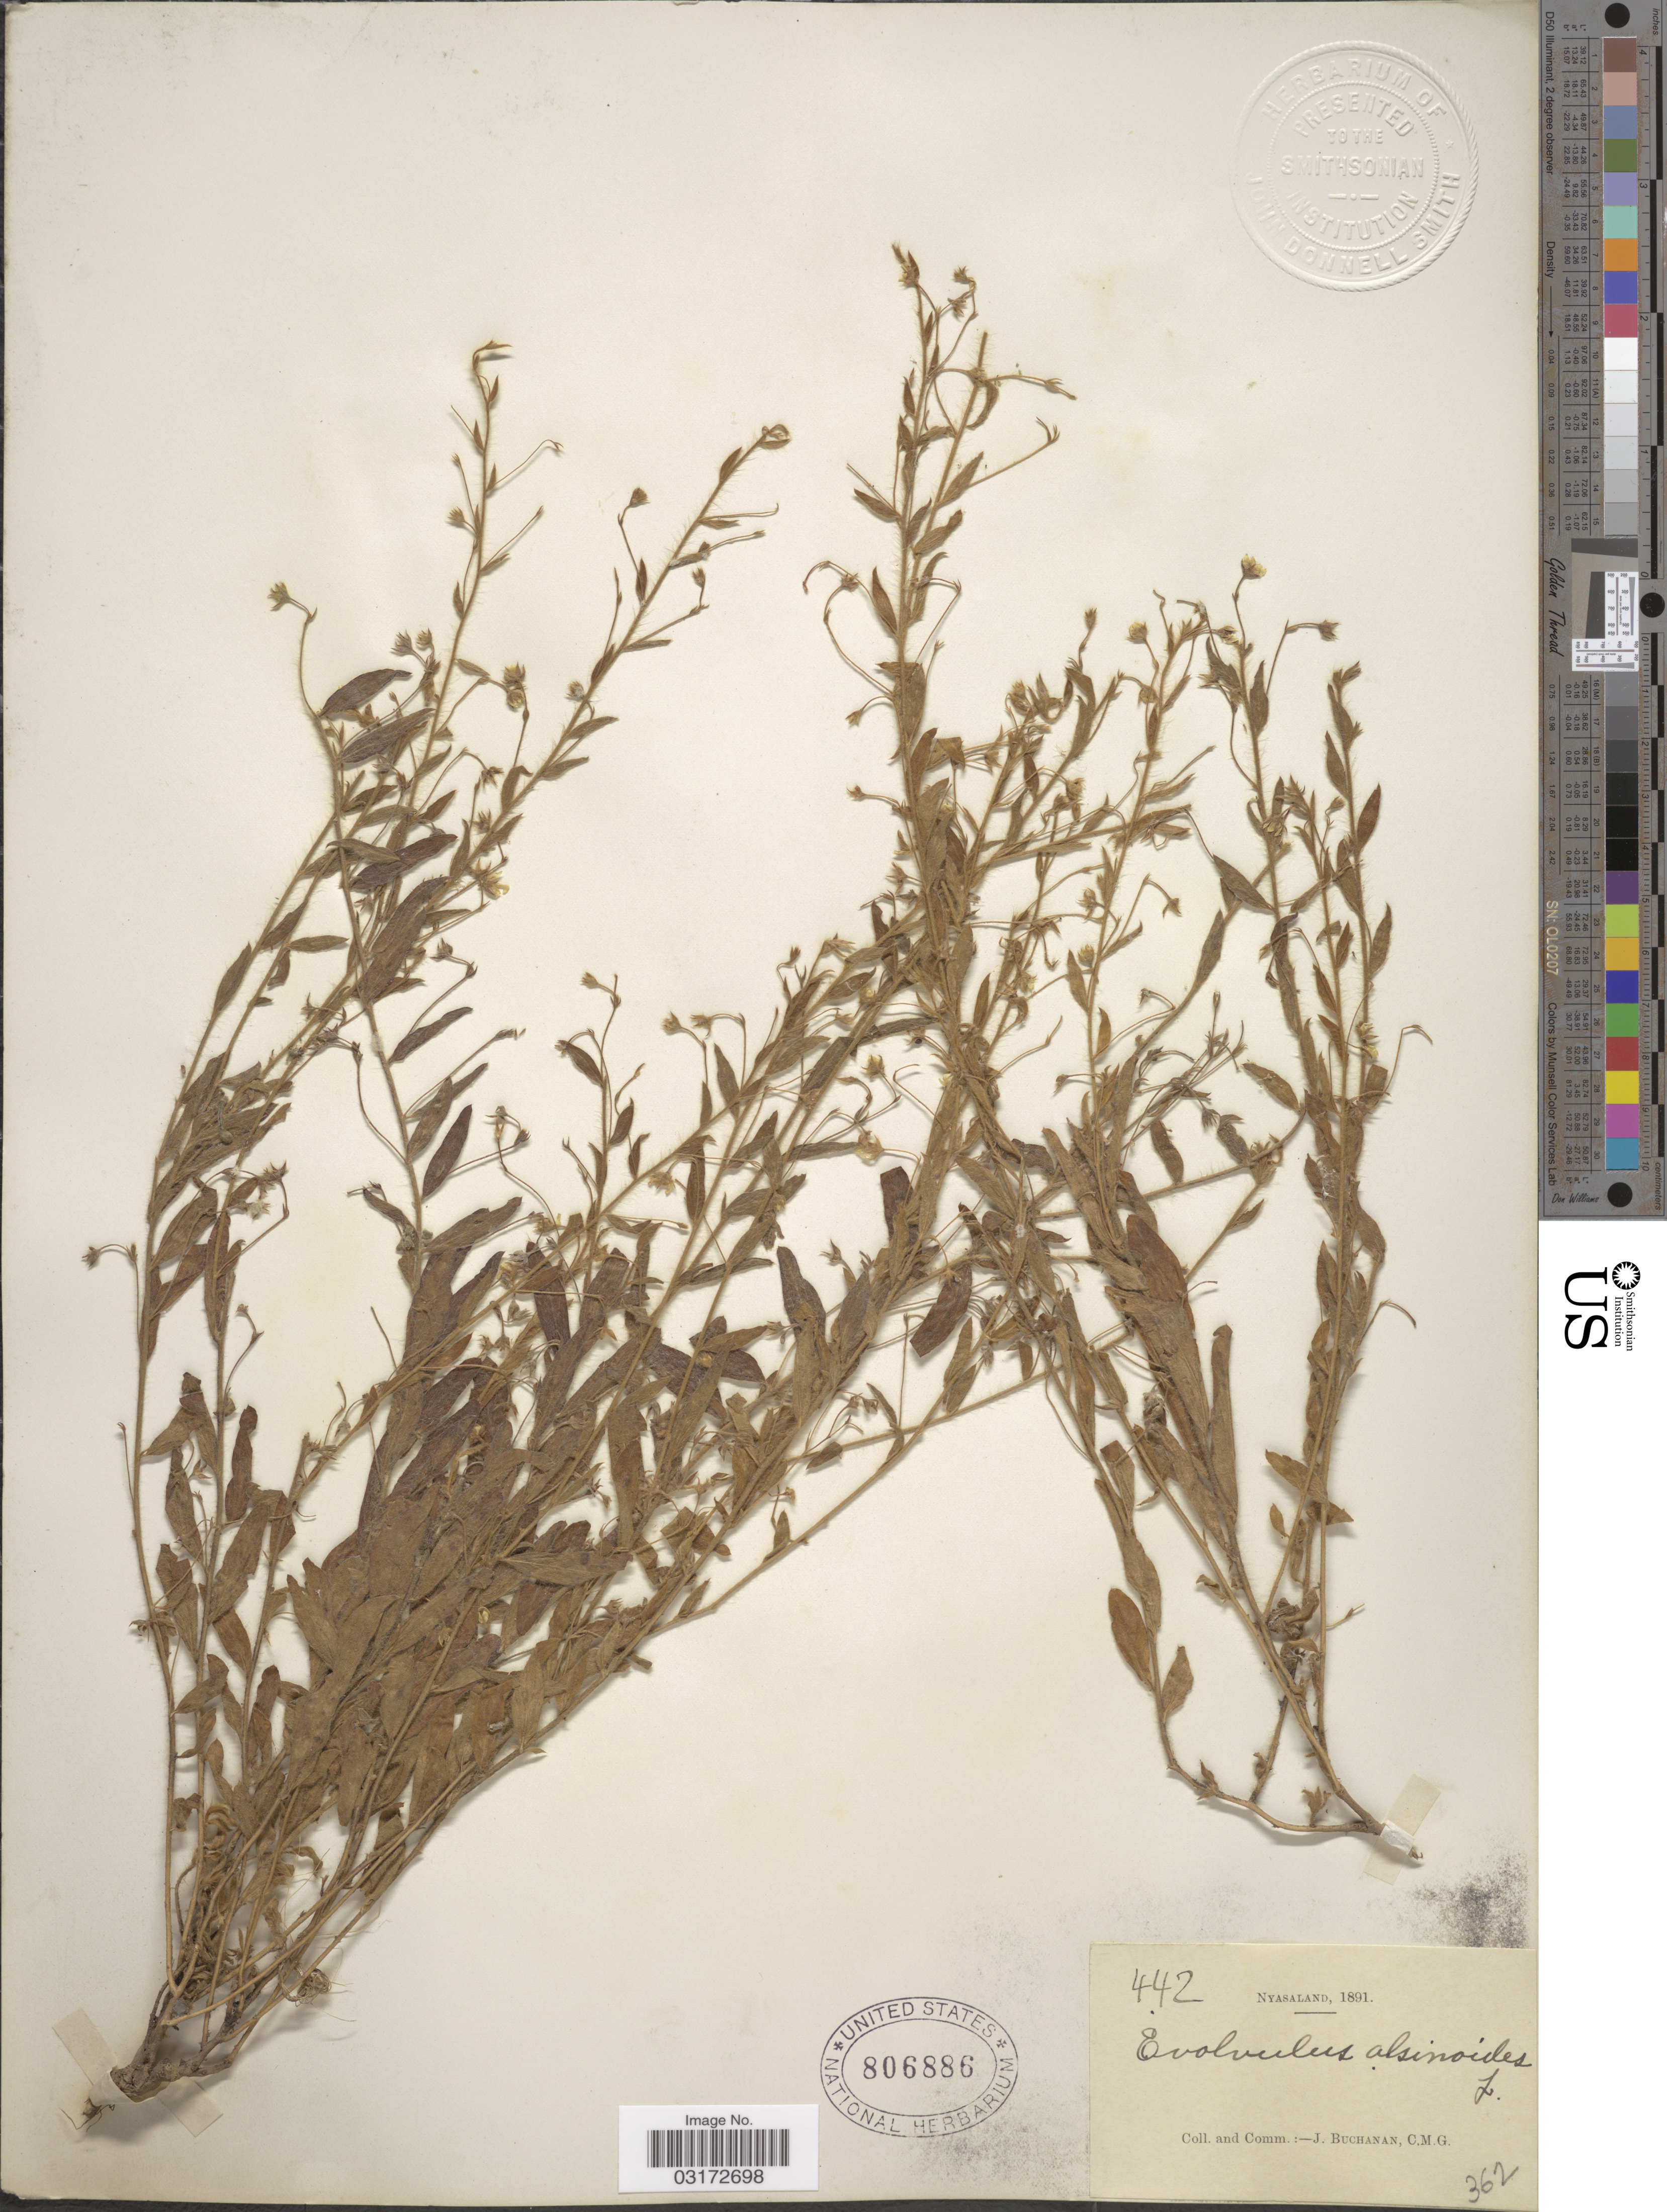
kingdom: Plantae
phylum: Tracheophyta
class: Magnoliopsida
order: Solanales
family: Convolvulaceae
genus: Evolvulus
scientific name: Evolvulus alsinoides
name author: (L.) L.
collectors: J. Buchanan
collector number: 442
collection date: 1891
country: Malawi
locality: Nyasaland.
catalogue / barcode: US 806886